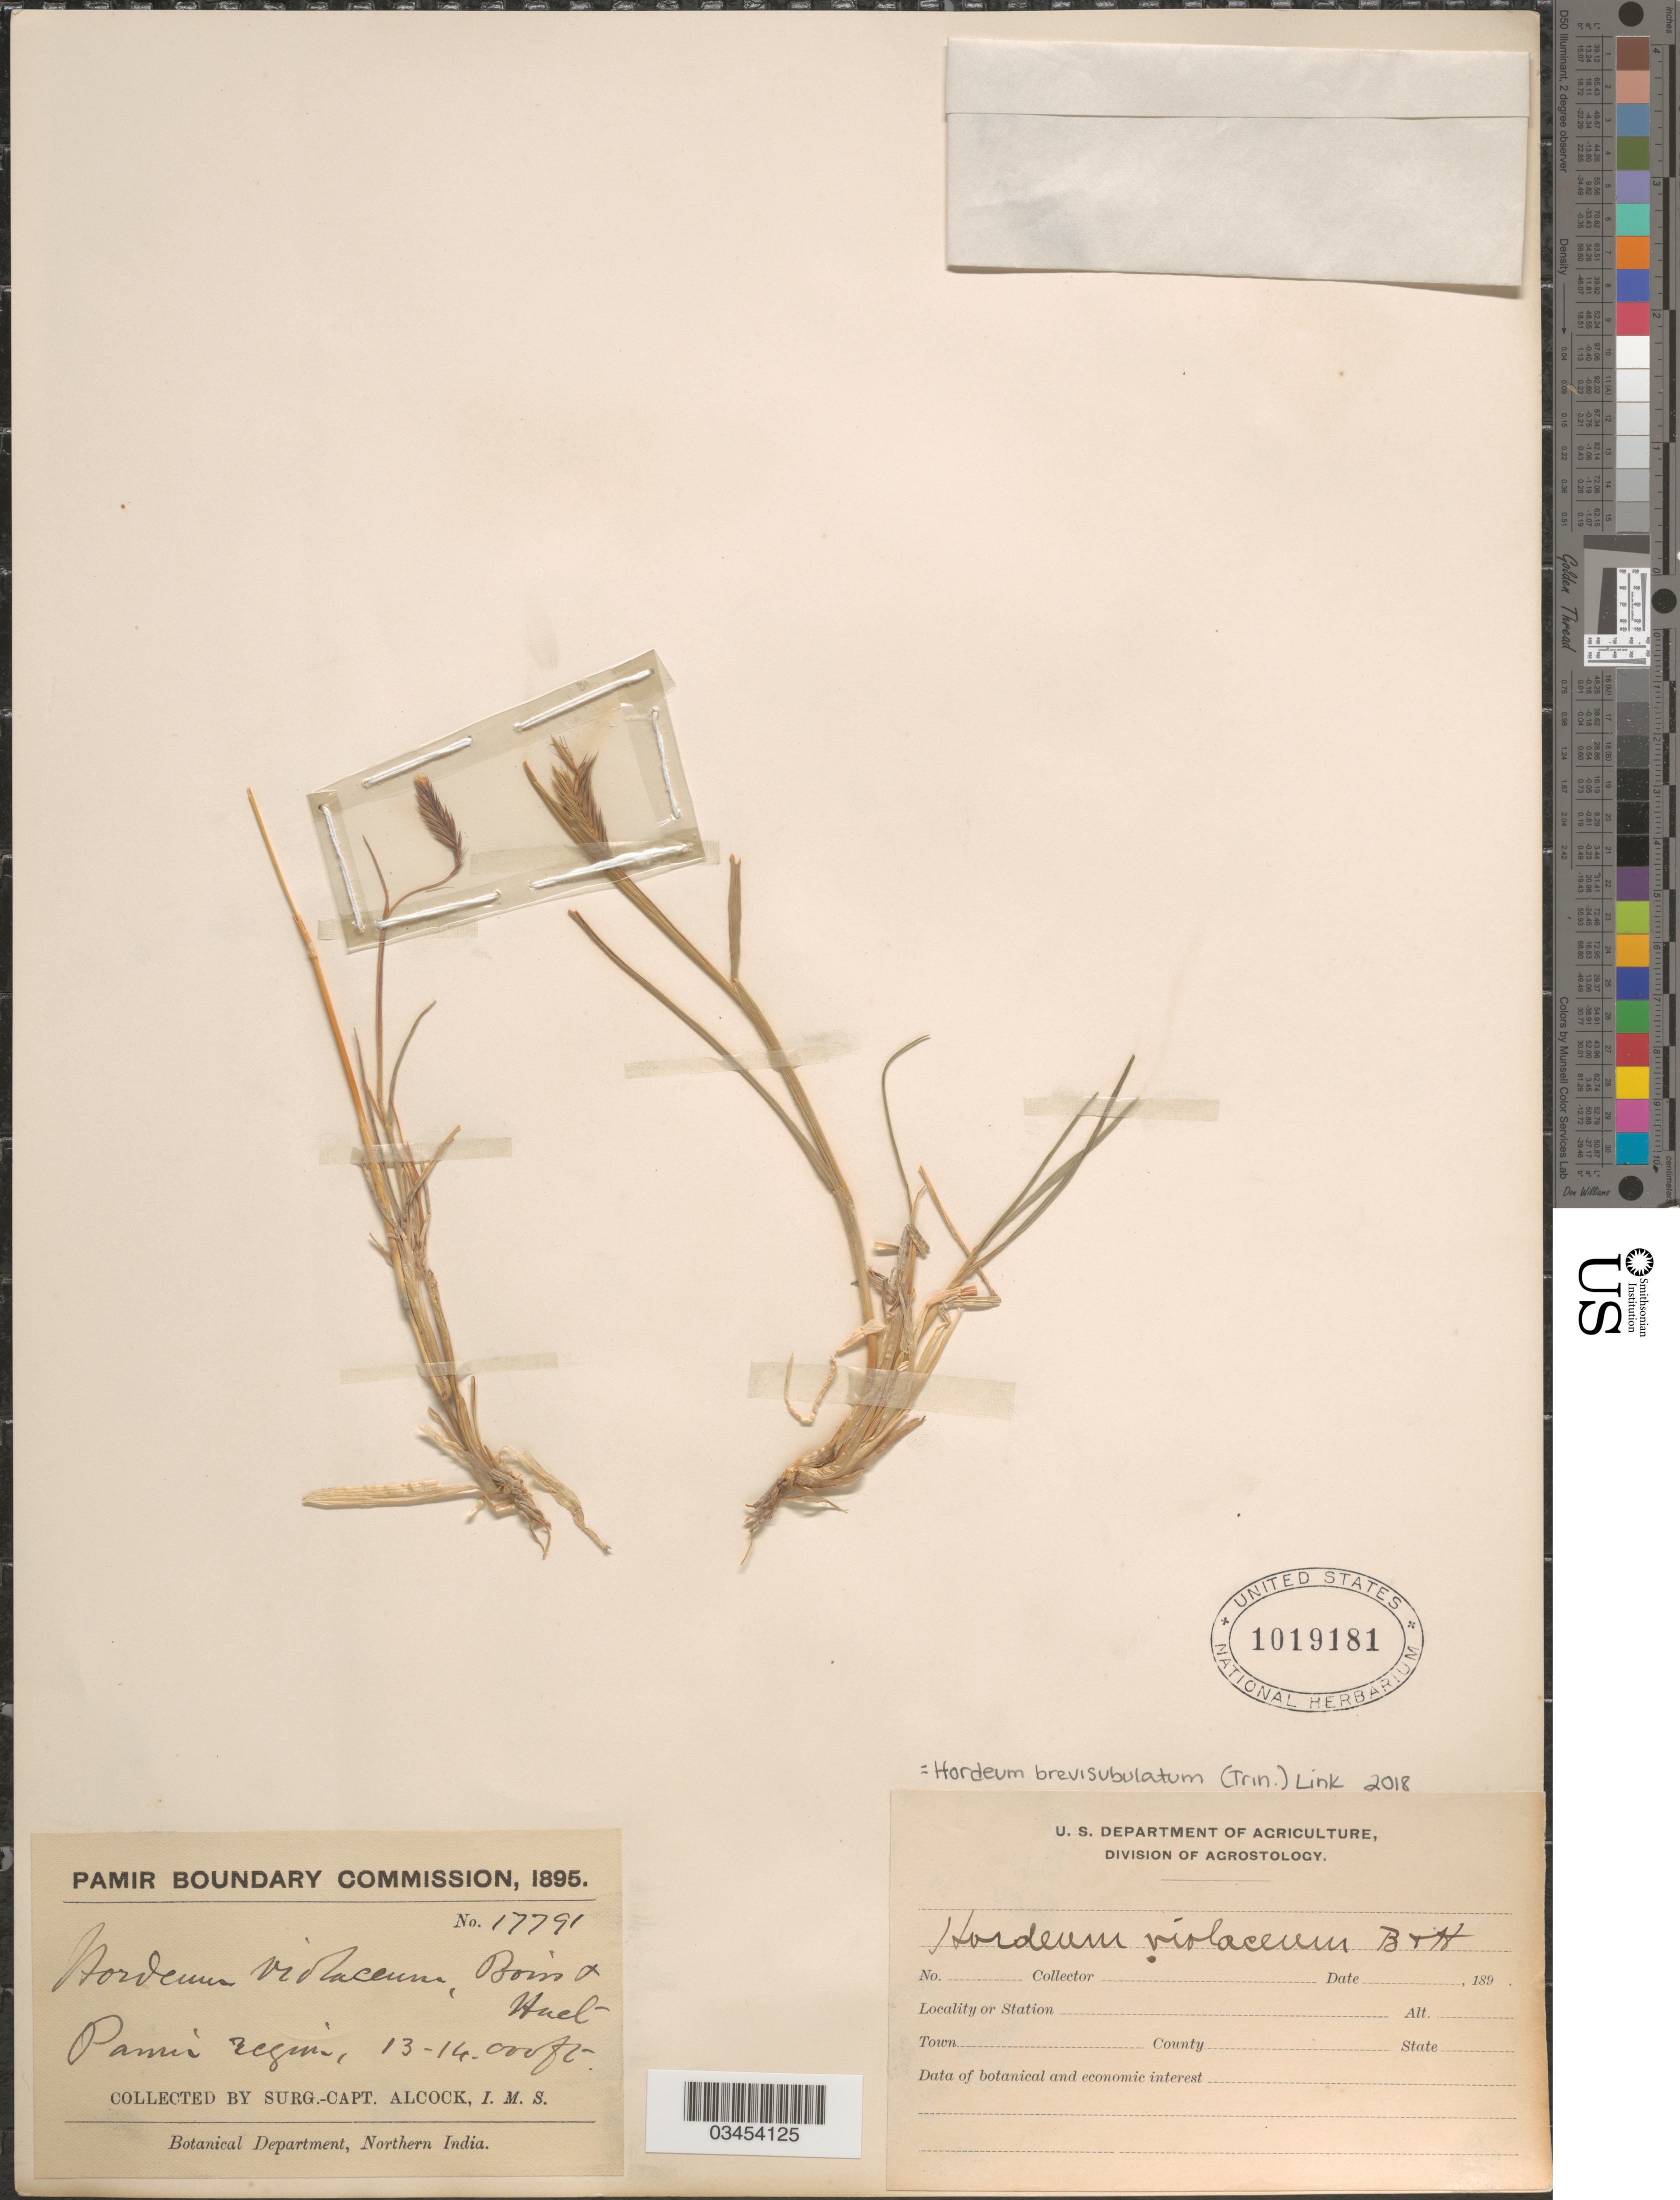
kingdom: Plantae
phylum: Tracheophyta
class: Liliopsida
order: Poales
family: Poaceae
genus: Hordeum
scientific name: Hordeum brevisubulatum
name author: (Trin.) Link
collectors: Surg. -Capt. Alcock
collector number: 17791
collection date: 1895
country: India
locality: Pamir region. Northern India.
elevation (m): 3962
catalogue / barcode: US 1019181